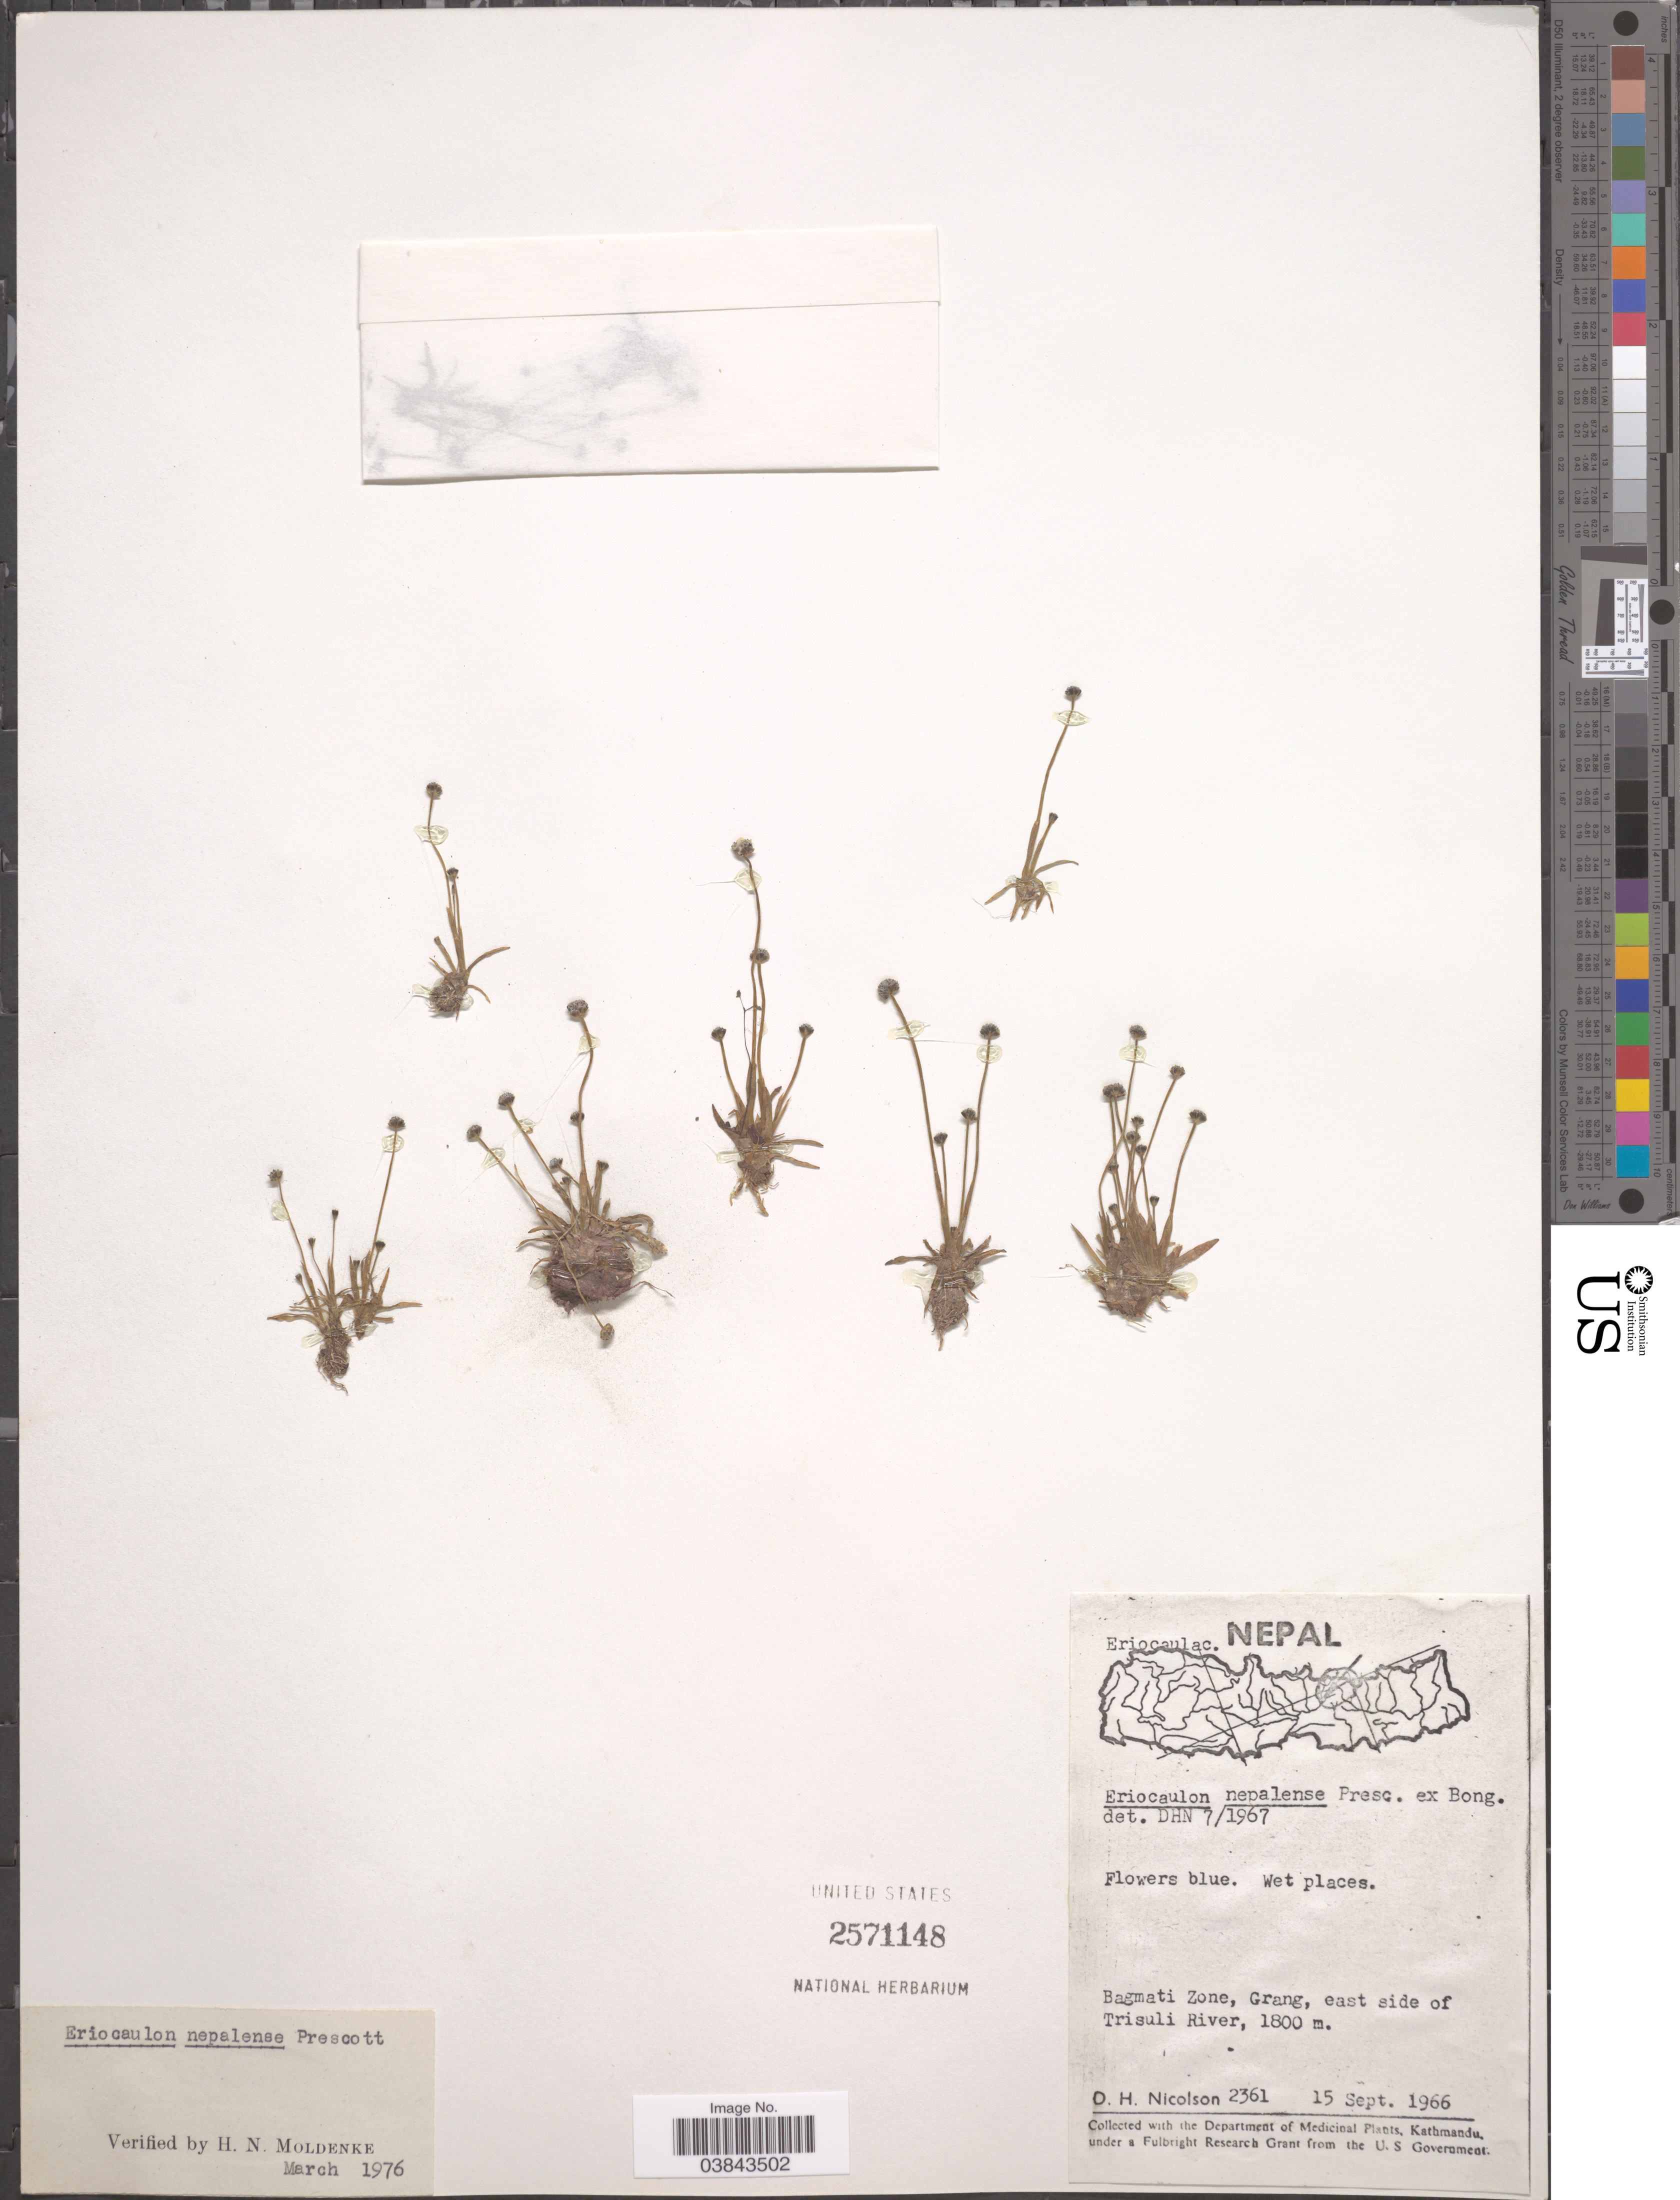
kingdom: Plantae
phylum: Tracheophyta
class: Liliopsida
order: Poales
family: Eriocaulaceae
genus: Eriocaulon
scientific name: Eriocaulon nepalense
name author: Bong.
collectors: D. H. Nicolson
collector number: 2361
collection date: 1966-09-15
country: Nepal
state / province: Bagmati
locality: Bagmati Zone, Grang, east side of Trisuli River.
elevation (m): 1800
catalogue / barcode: US 2571148